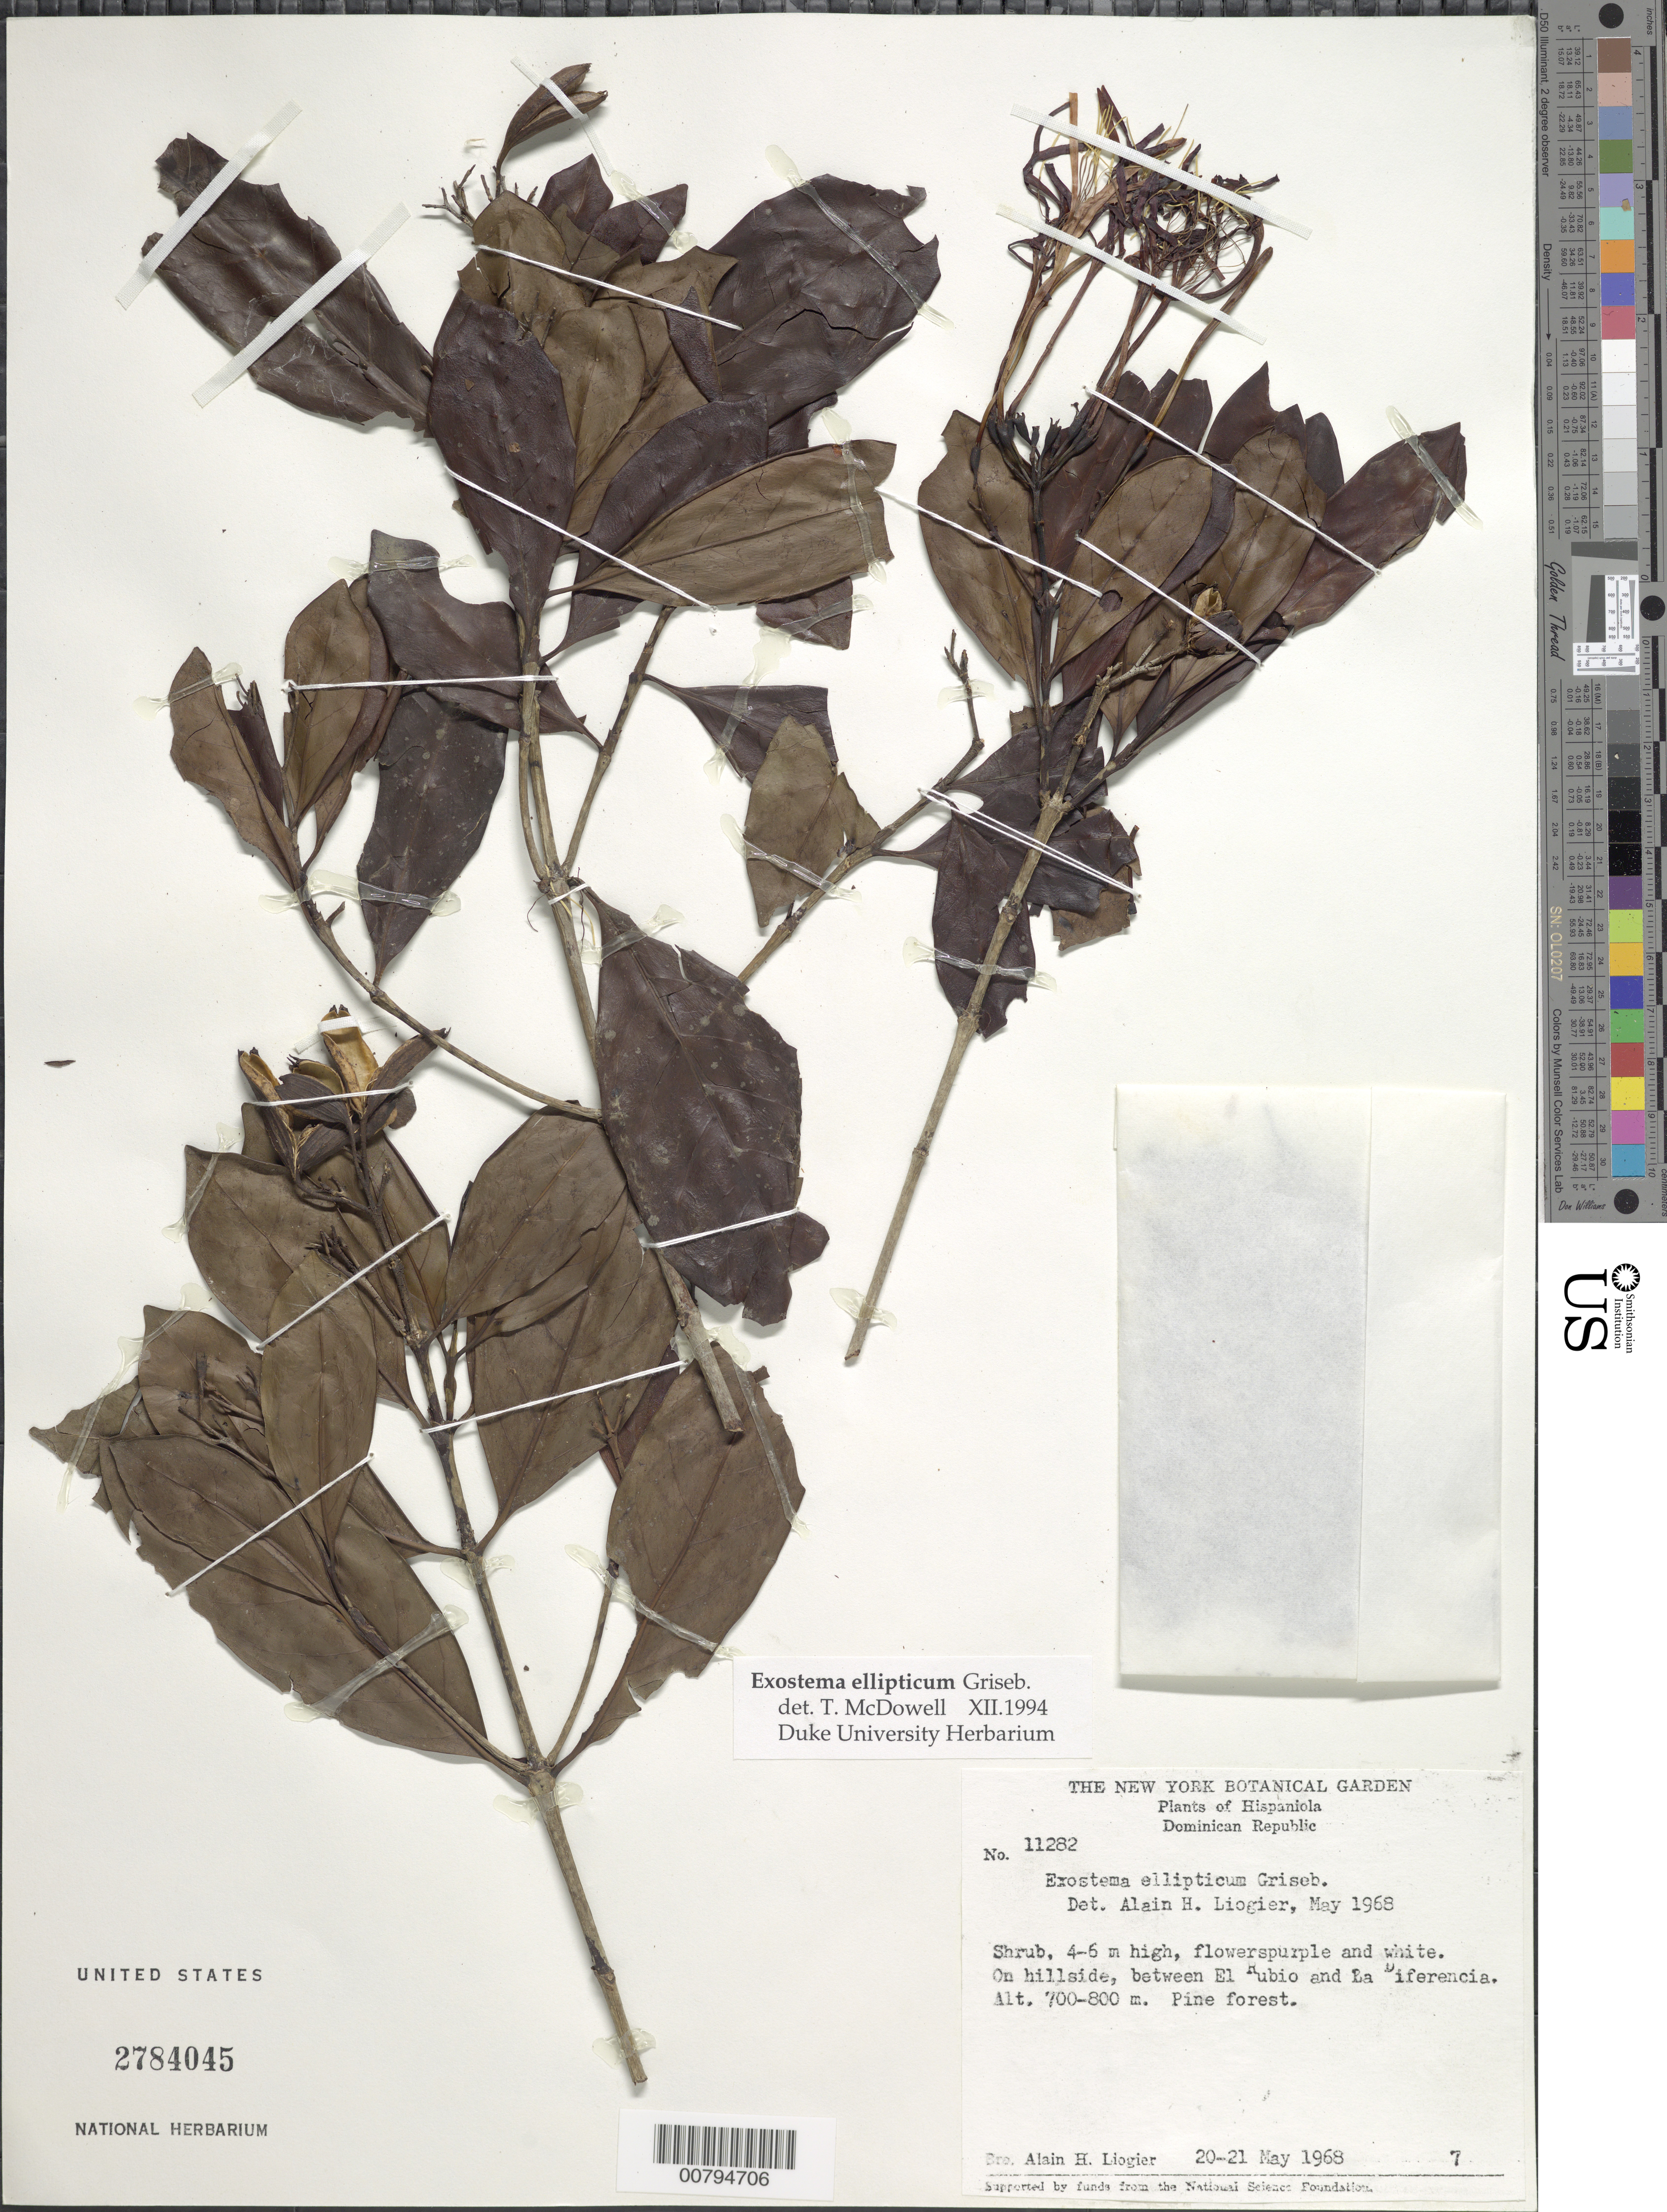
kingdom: Plantae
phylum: Tracheophyta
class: Magnoliopsida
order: Gentianales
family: Rubiaceae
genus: Exostema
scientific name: Exostema ellipticum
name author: Griseb.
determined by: Liogier, Alain H.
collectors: A. H. Liogier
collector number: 11282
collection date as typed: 20 May 1968 to 21 May 1968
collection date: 1968-05-20/1968-05-21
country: Dominican Republic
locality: On hillside between El Rubio and La Diferencia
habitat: Pine forest on hillside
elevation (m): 700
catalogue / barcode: US 2784045